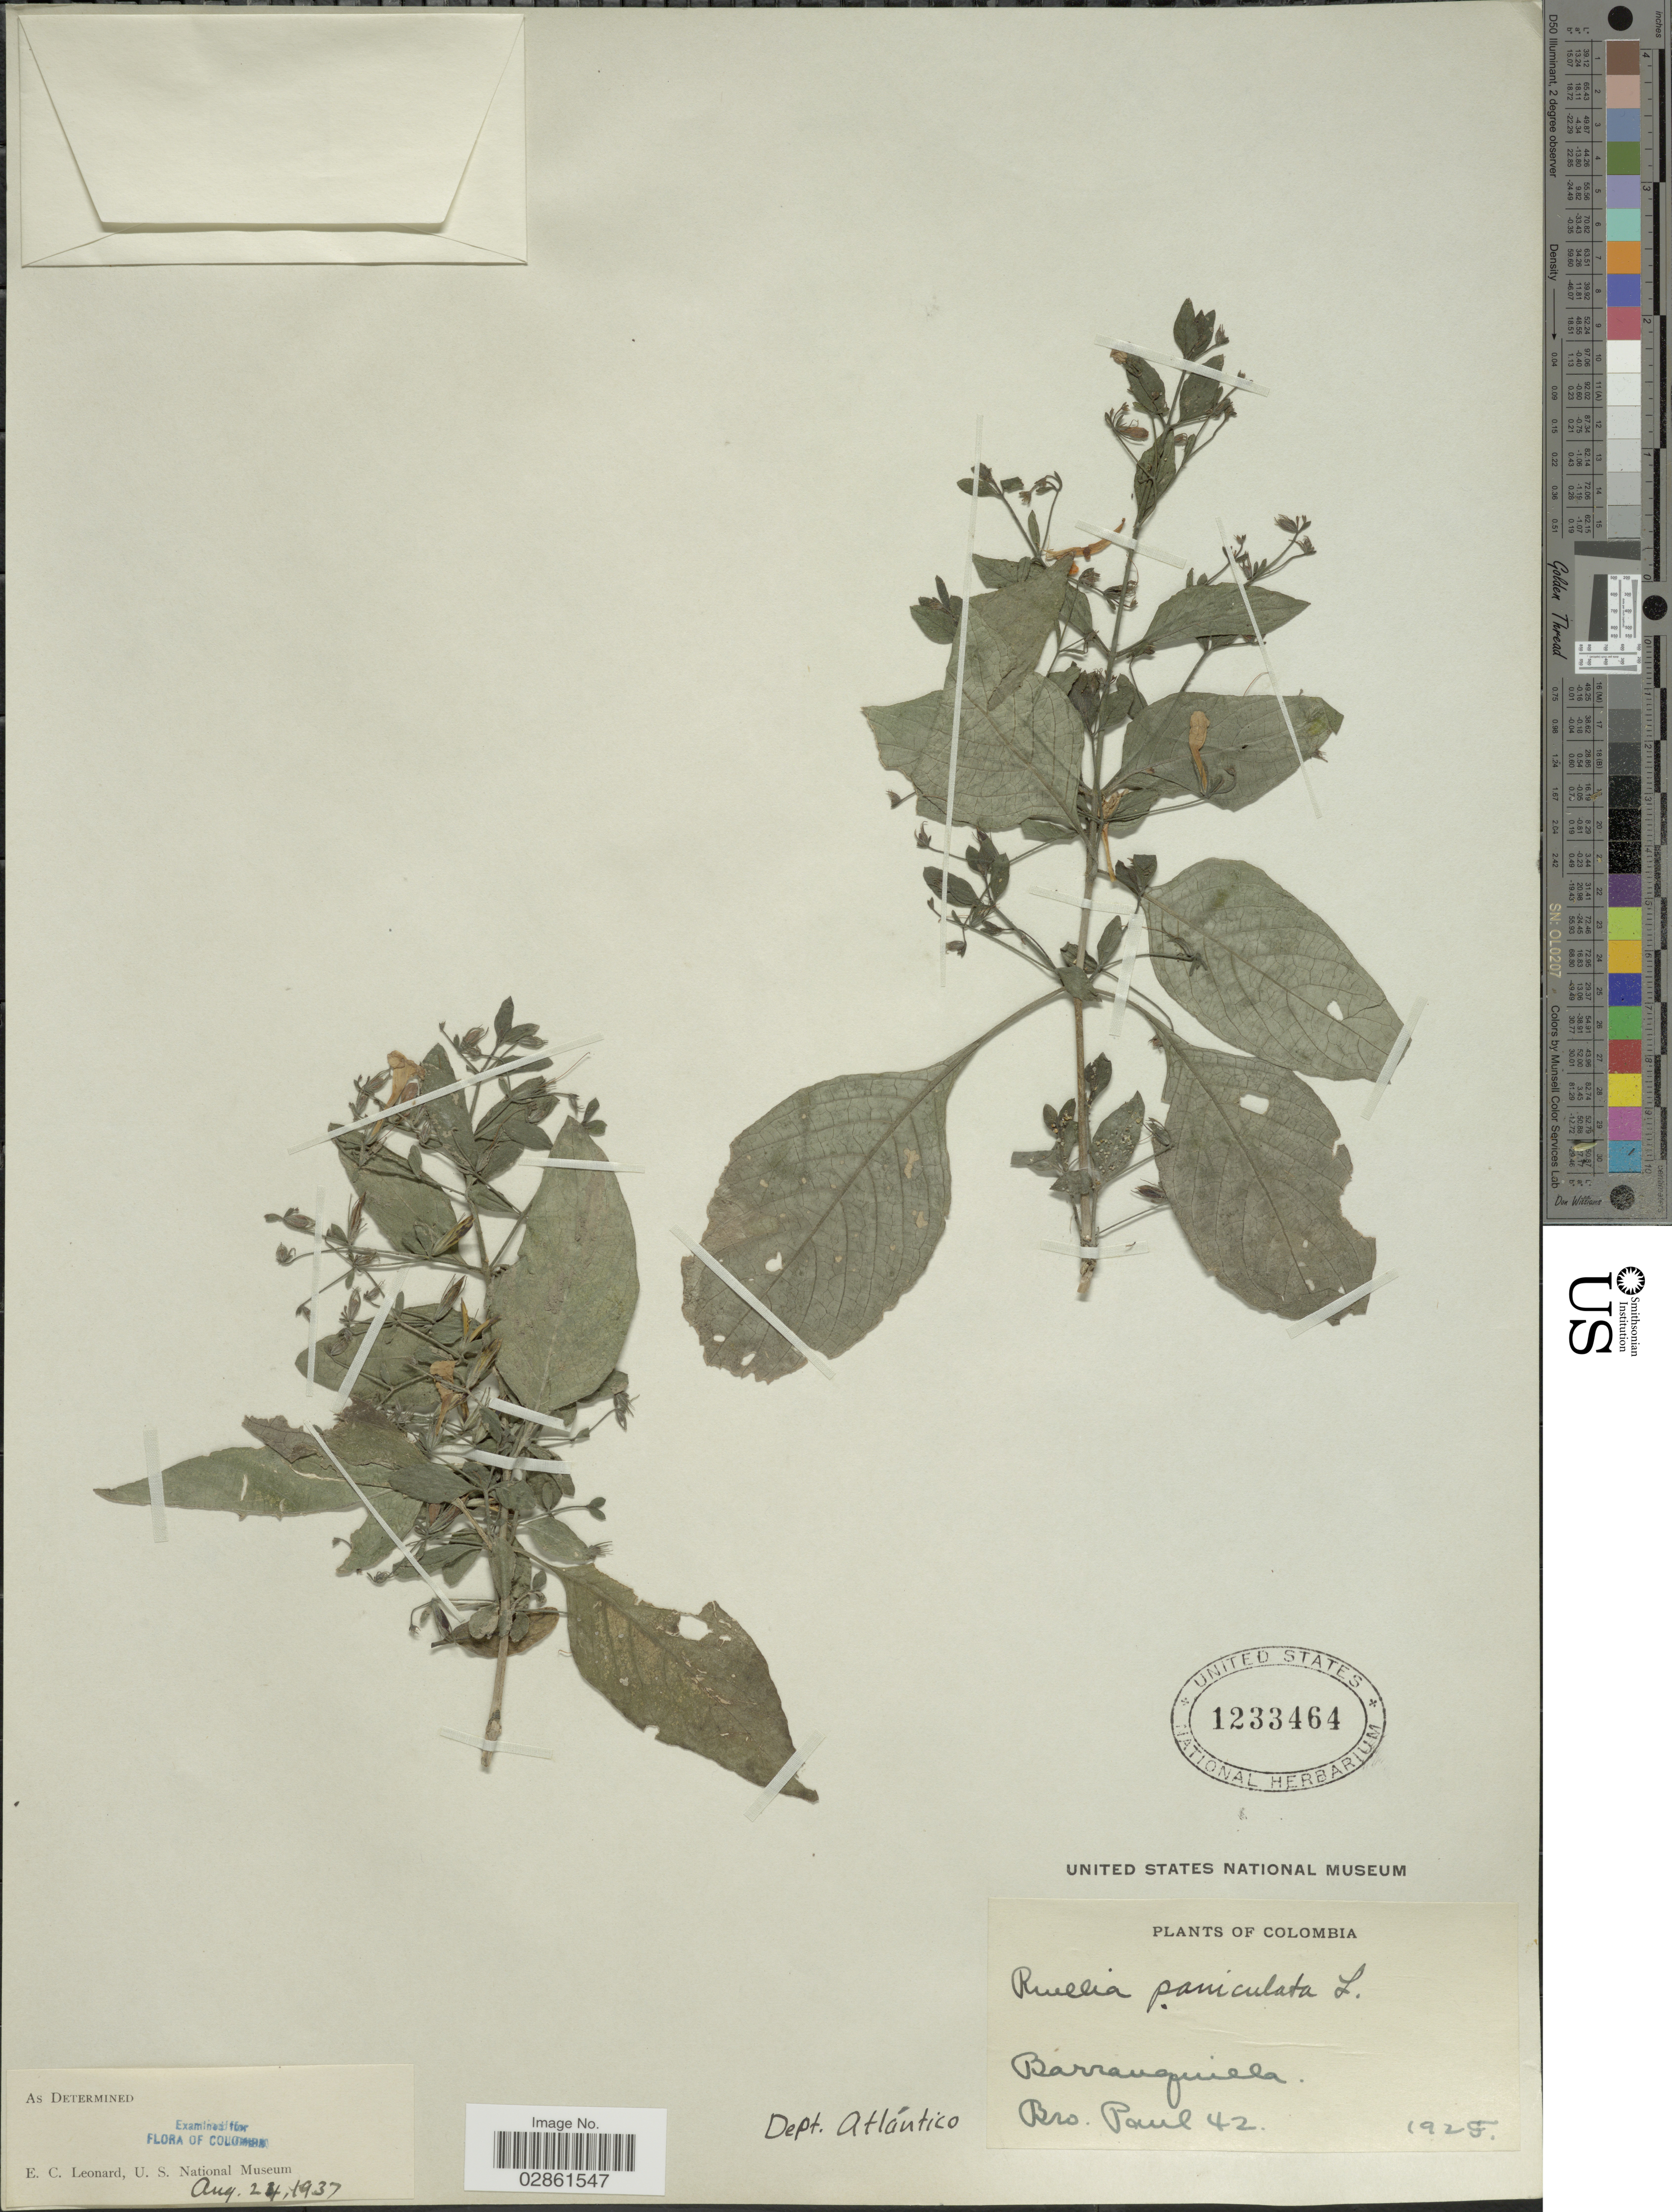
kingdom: Plantae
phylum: Tracheophyta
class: Magnoliopsida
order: Lamiales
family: Acanthaceae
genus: Ruellia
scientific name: Ruellia paniculata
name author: L.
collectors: B. Paul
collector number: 42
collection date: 1925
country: Colombia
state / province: Atlántico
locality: Dept. Atlántico. Barranquilla.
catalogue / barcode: US 1233464